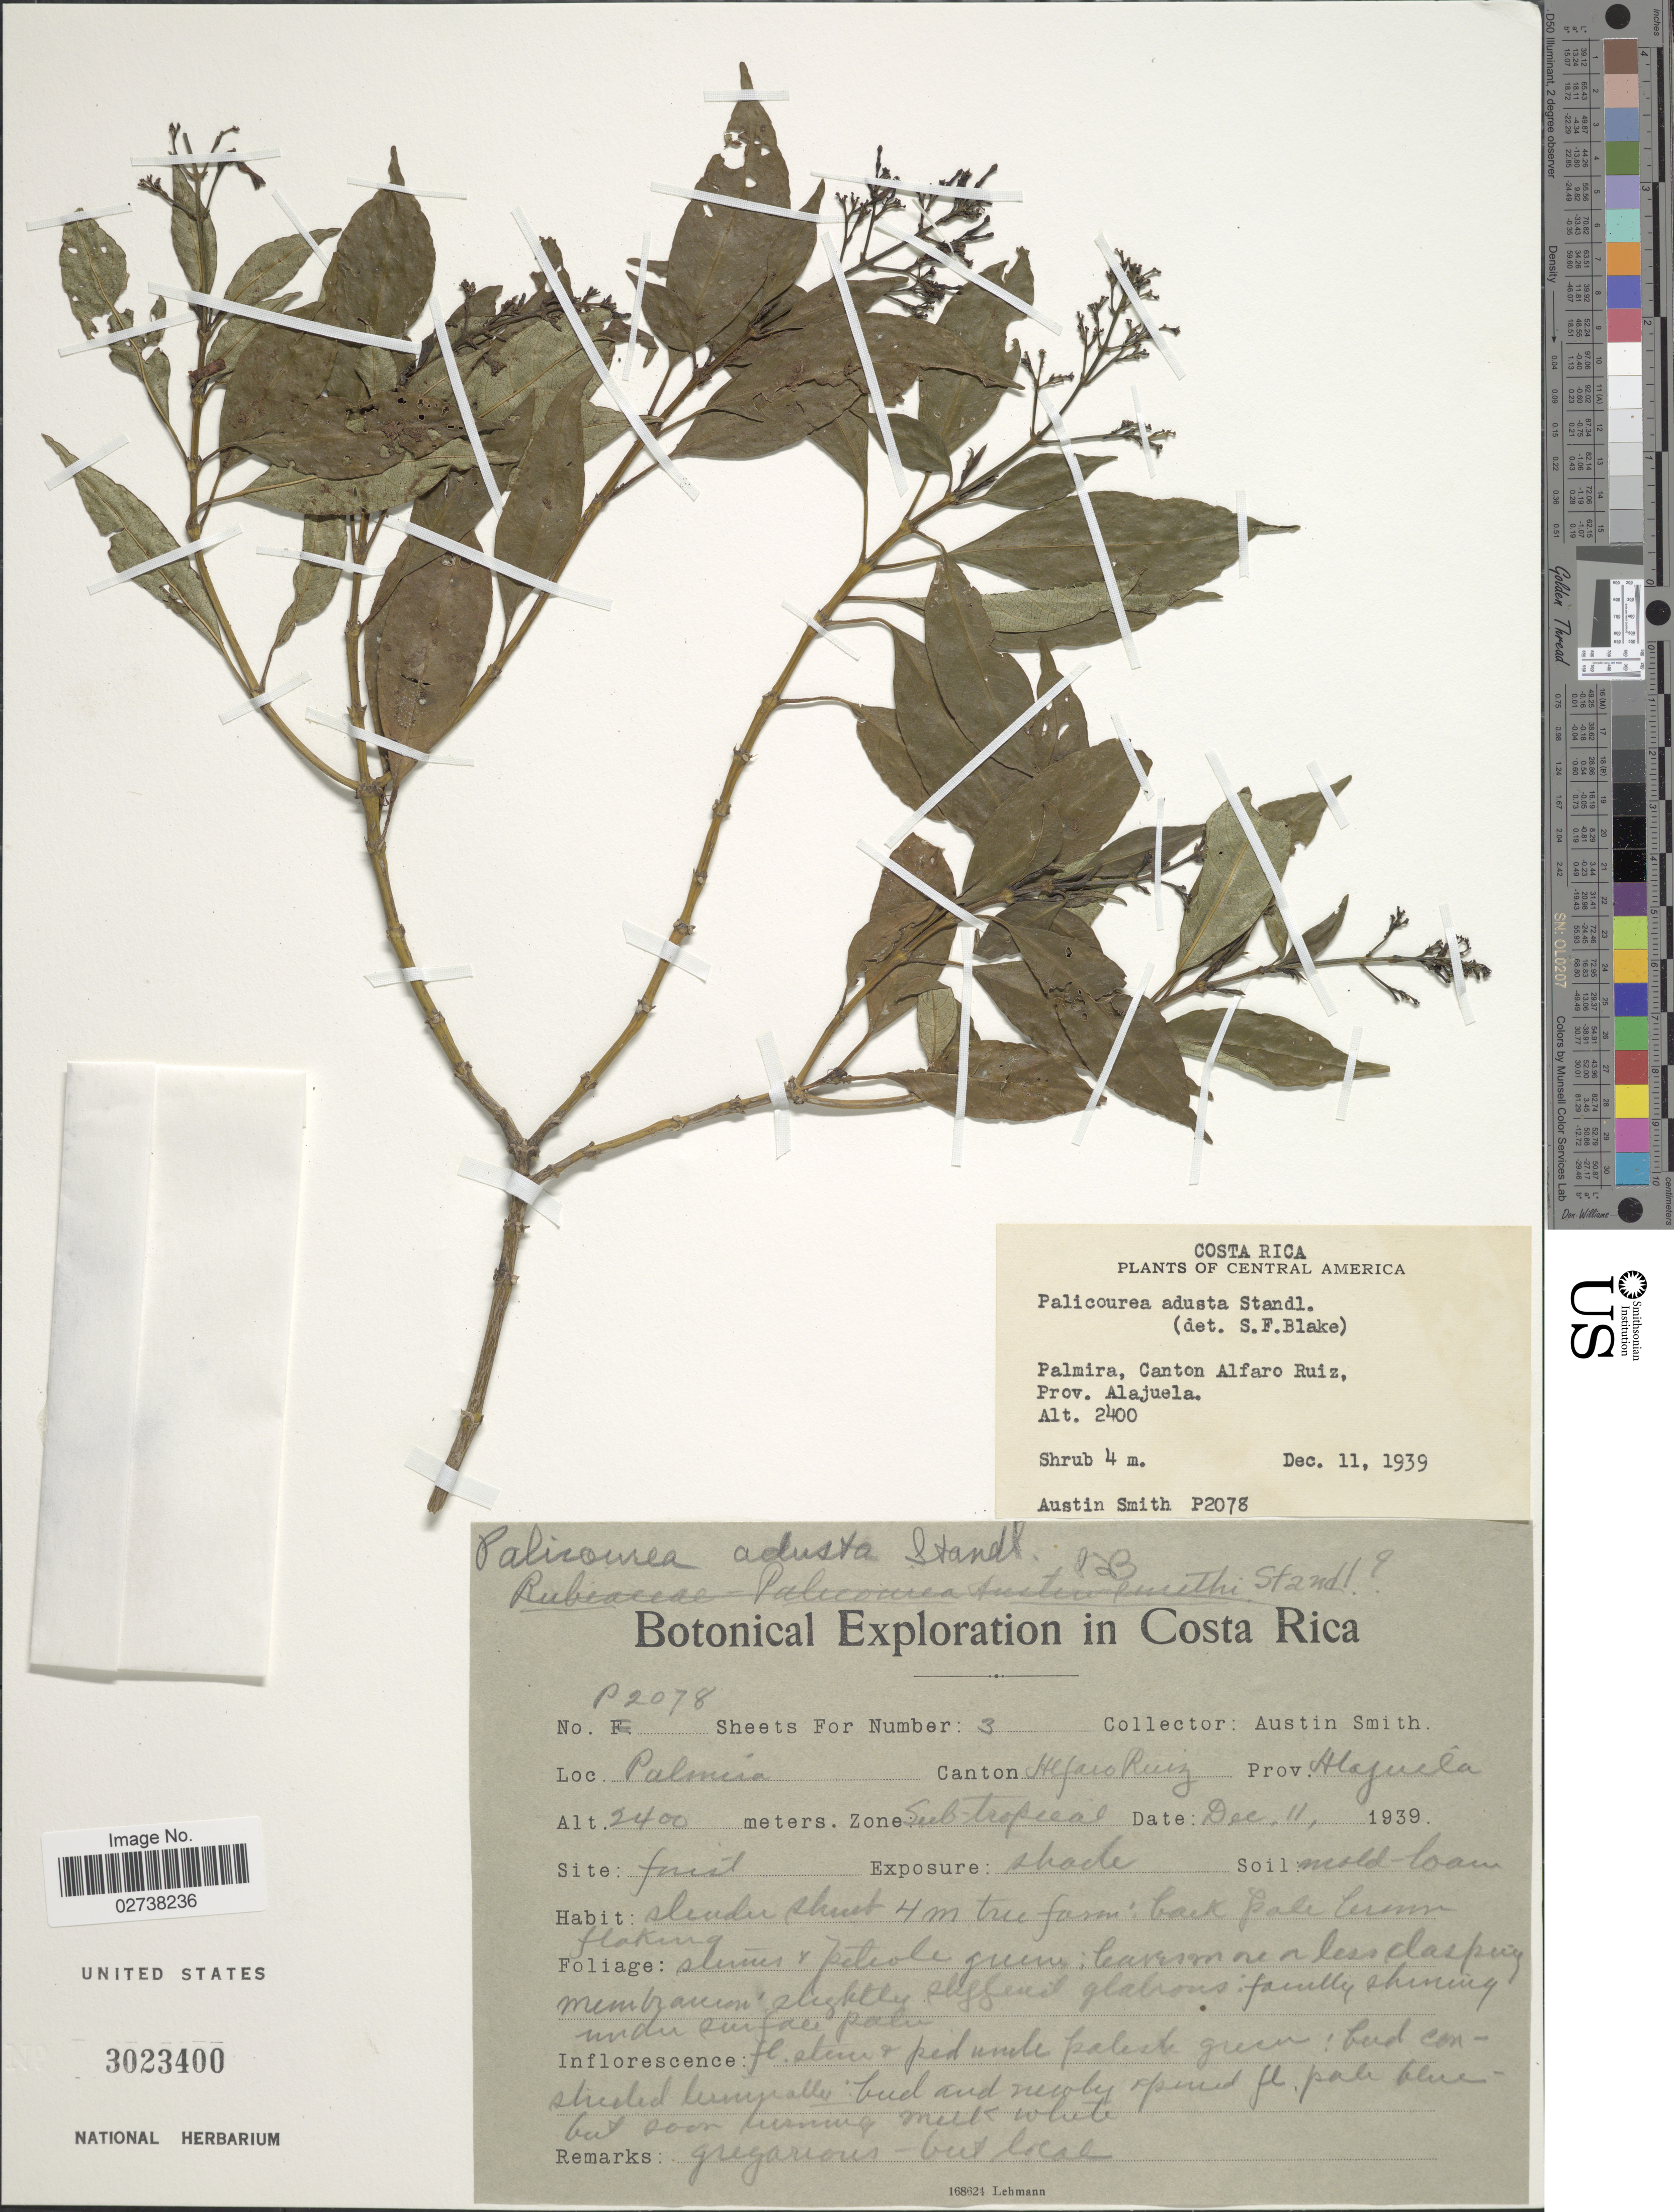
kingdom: Plantae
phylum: Tracheophyta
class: Magnoliopsida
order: Gentianales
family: Rubiaceae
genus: Palicourea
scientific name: Palicourea adusta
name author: Standl.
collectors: Aust P. Smith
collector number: P2078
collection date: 1939-12-11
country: Costa Rica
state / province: Alajuela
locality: Palmira, Canton Alfaro Ruiz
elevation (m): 2400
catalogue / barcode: US 3023400